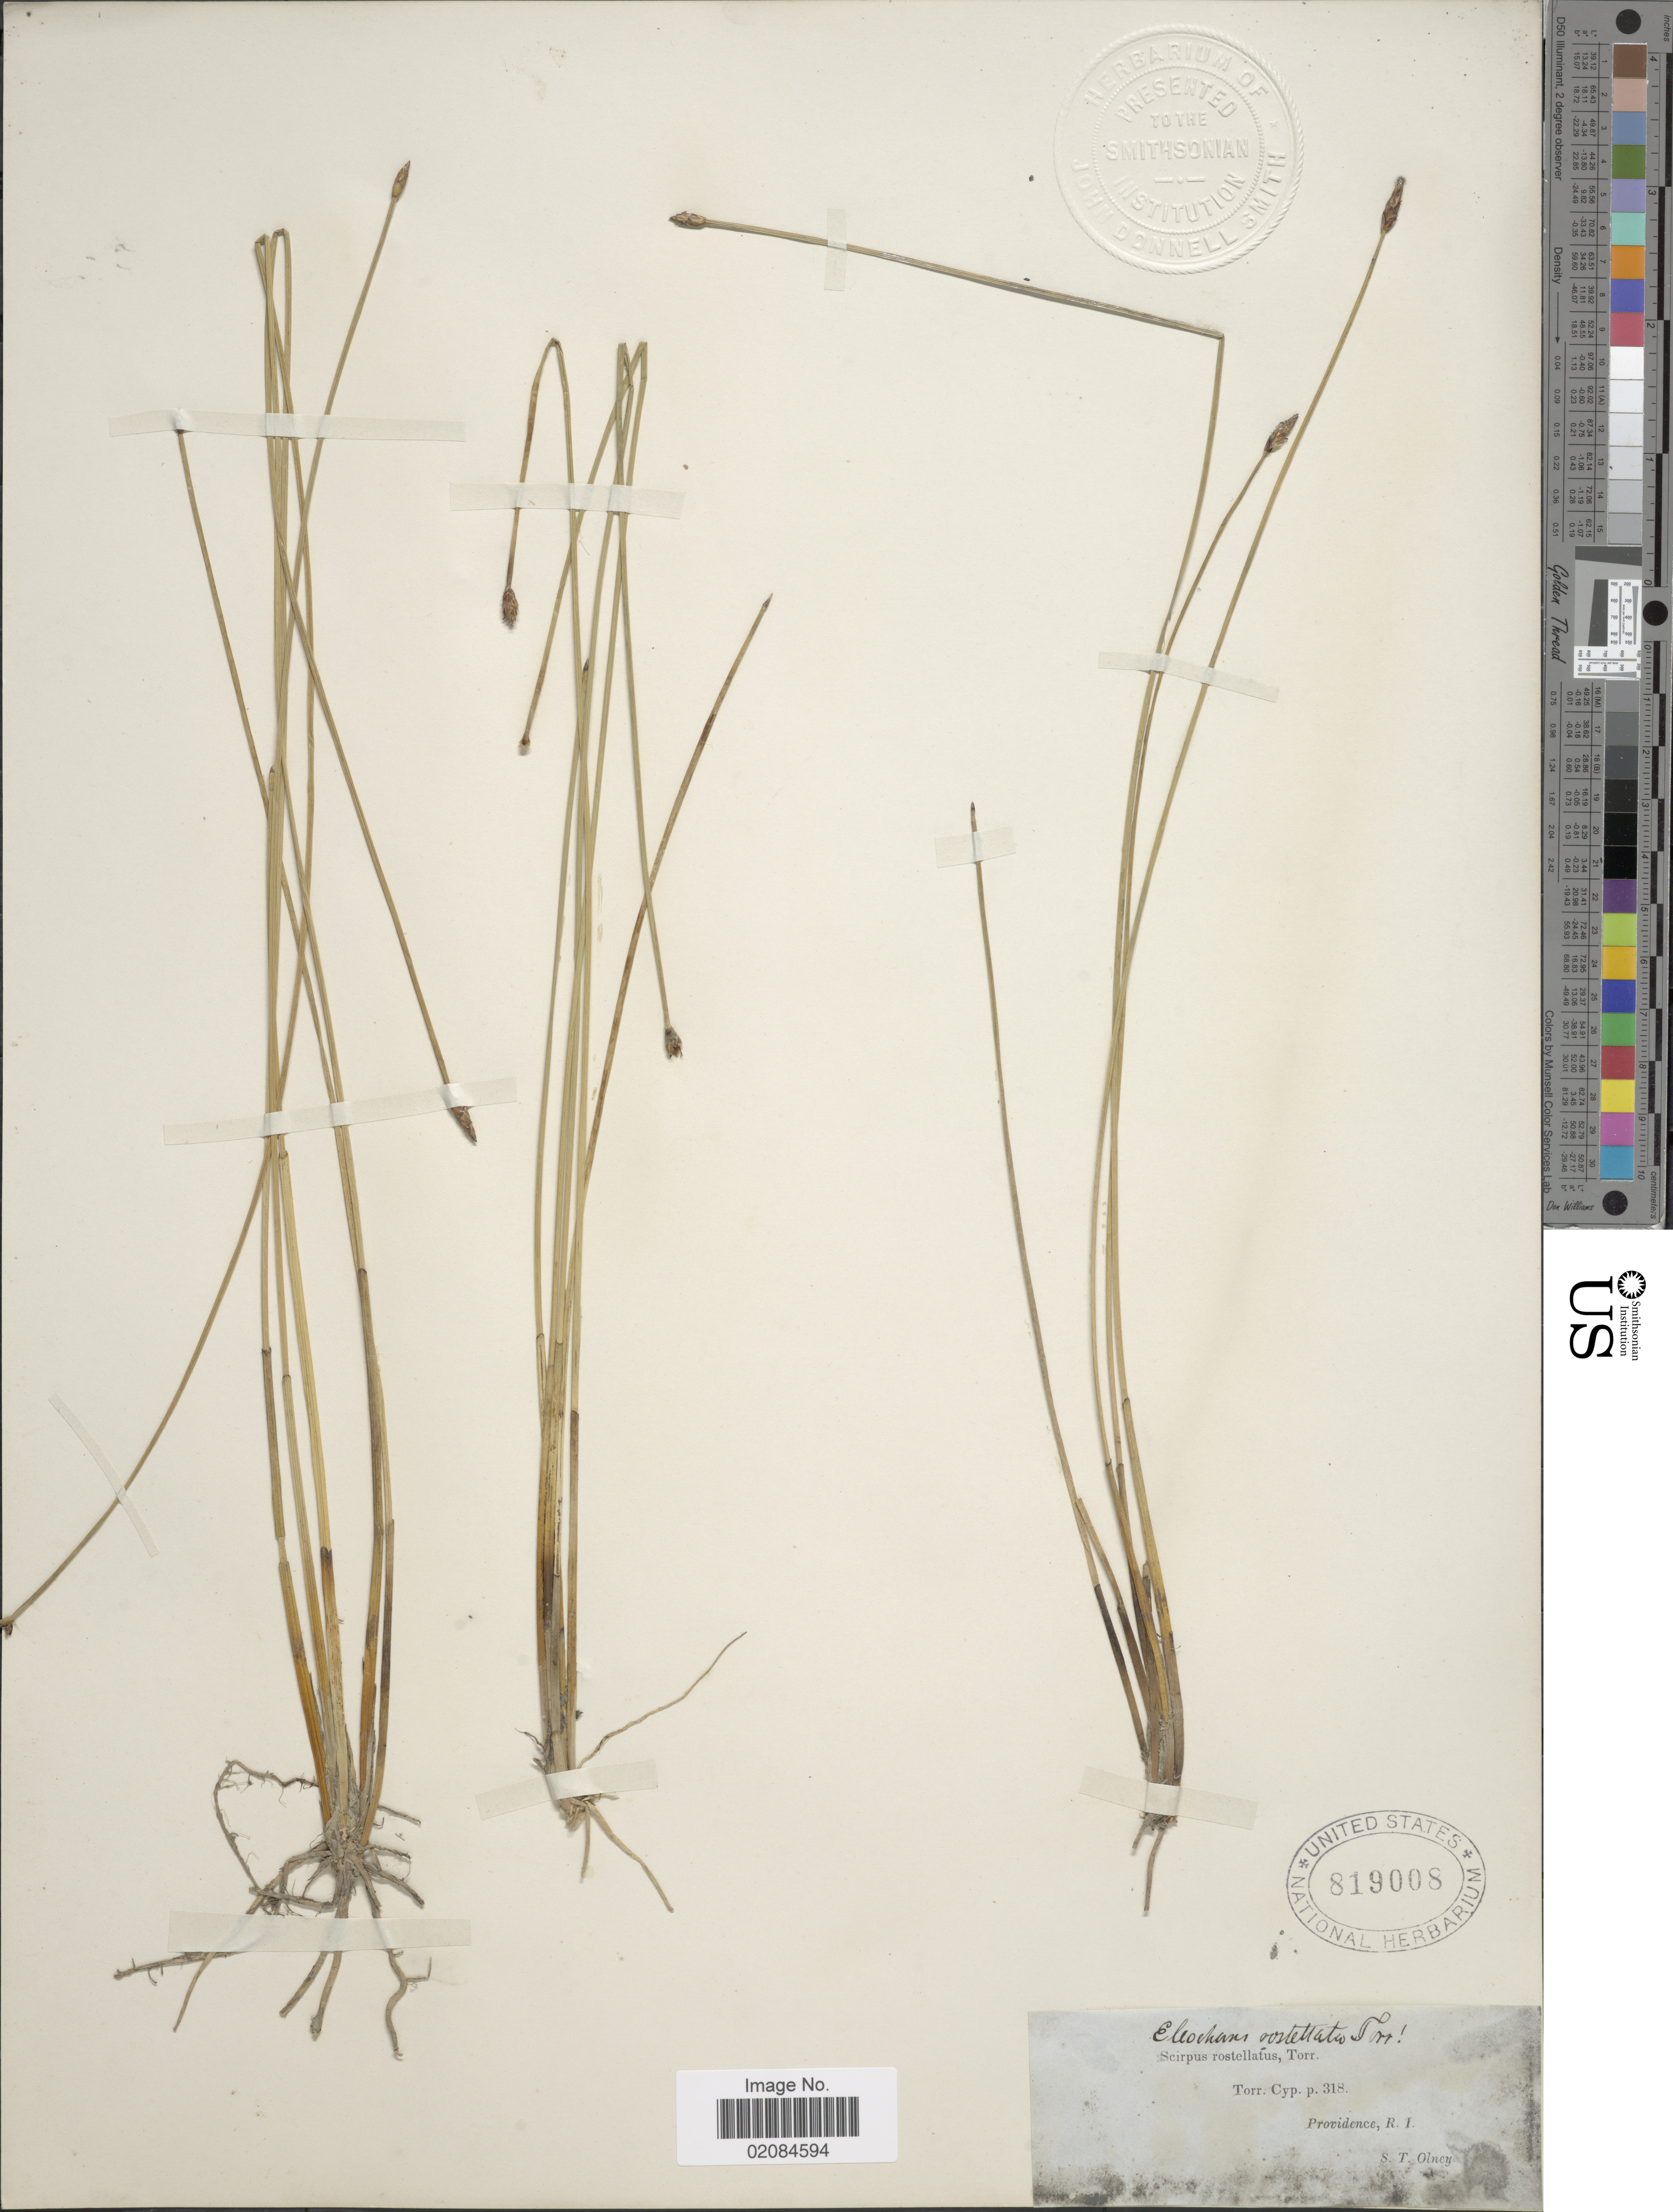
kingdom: Plantae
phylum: Tracheophyta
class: Liliopsida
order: Poales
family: Cyperaceae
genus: Eleocharis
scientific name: Eleocharis rostellata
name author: (Torr.) Torr.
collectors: S. Olney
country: United States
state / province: Rhode Island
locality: Providence, R. I.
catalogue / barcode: US 819008